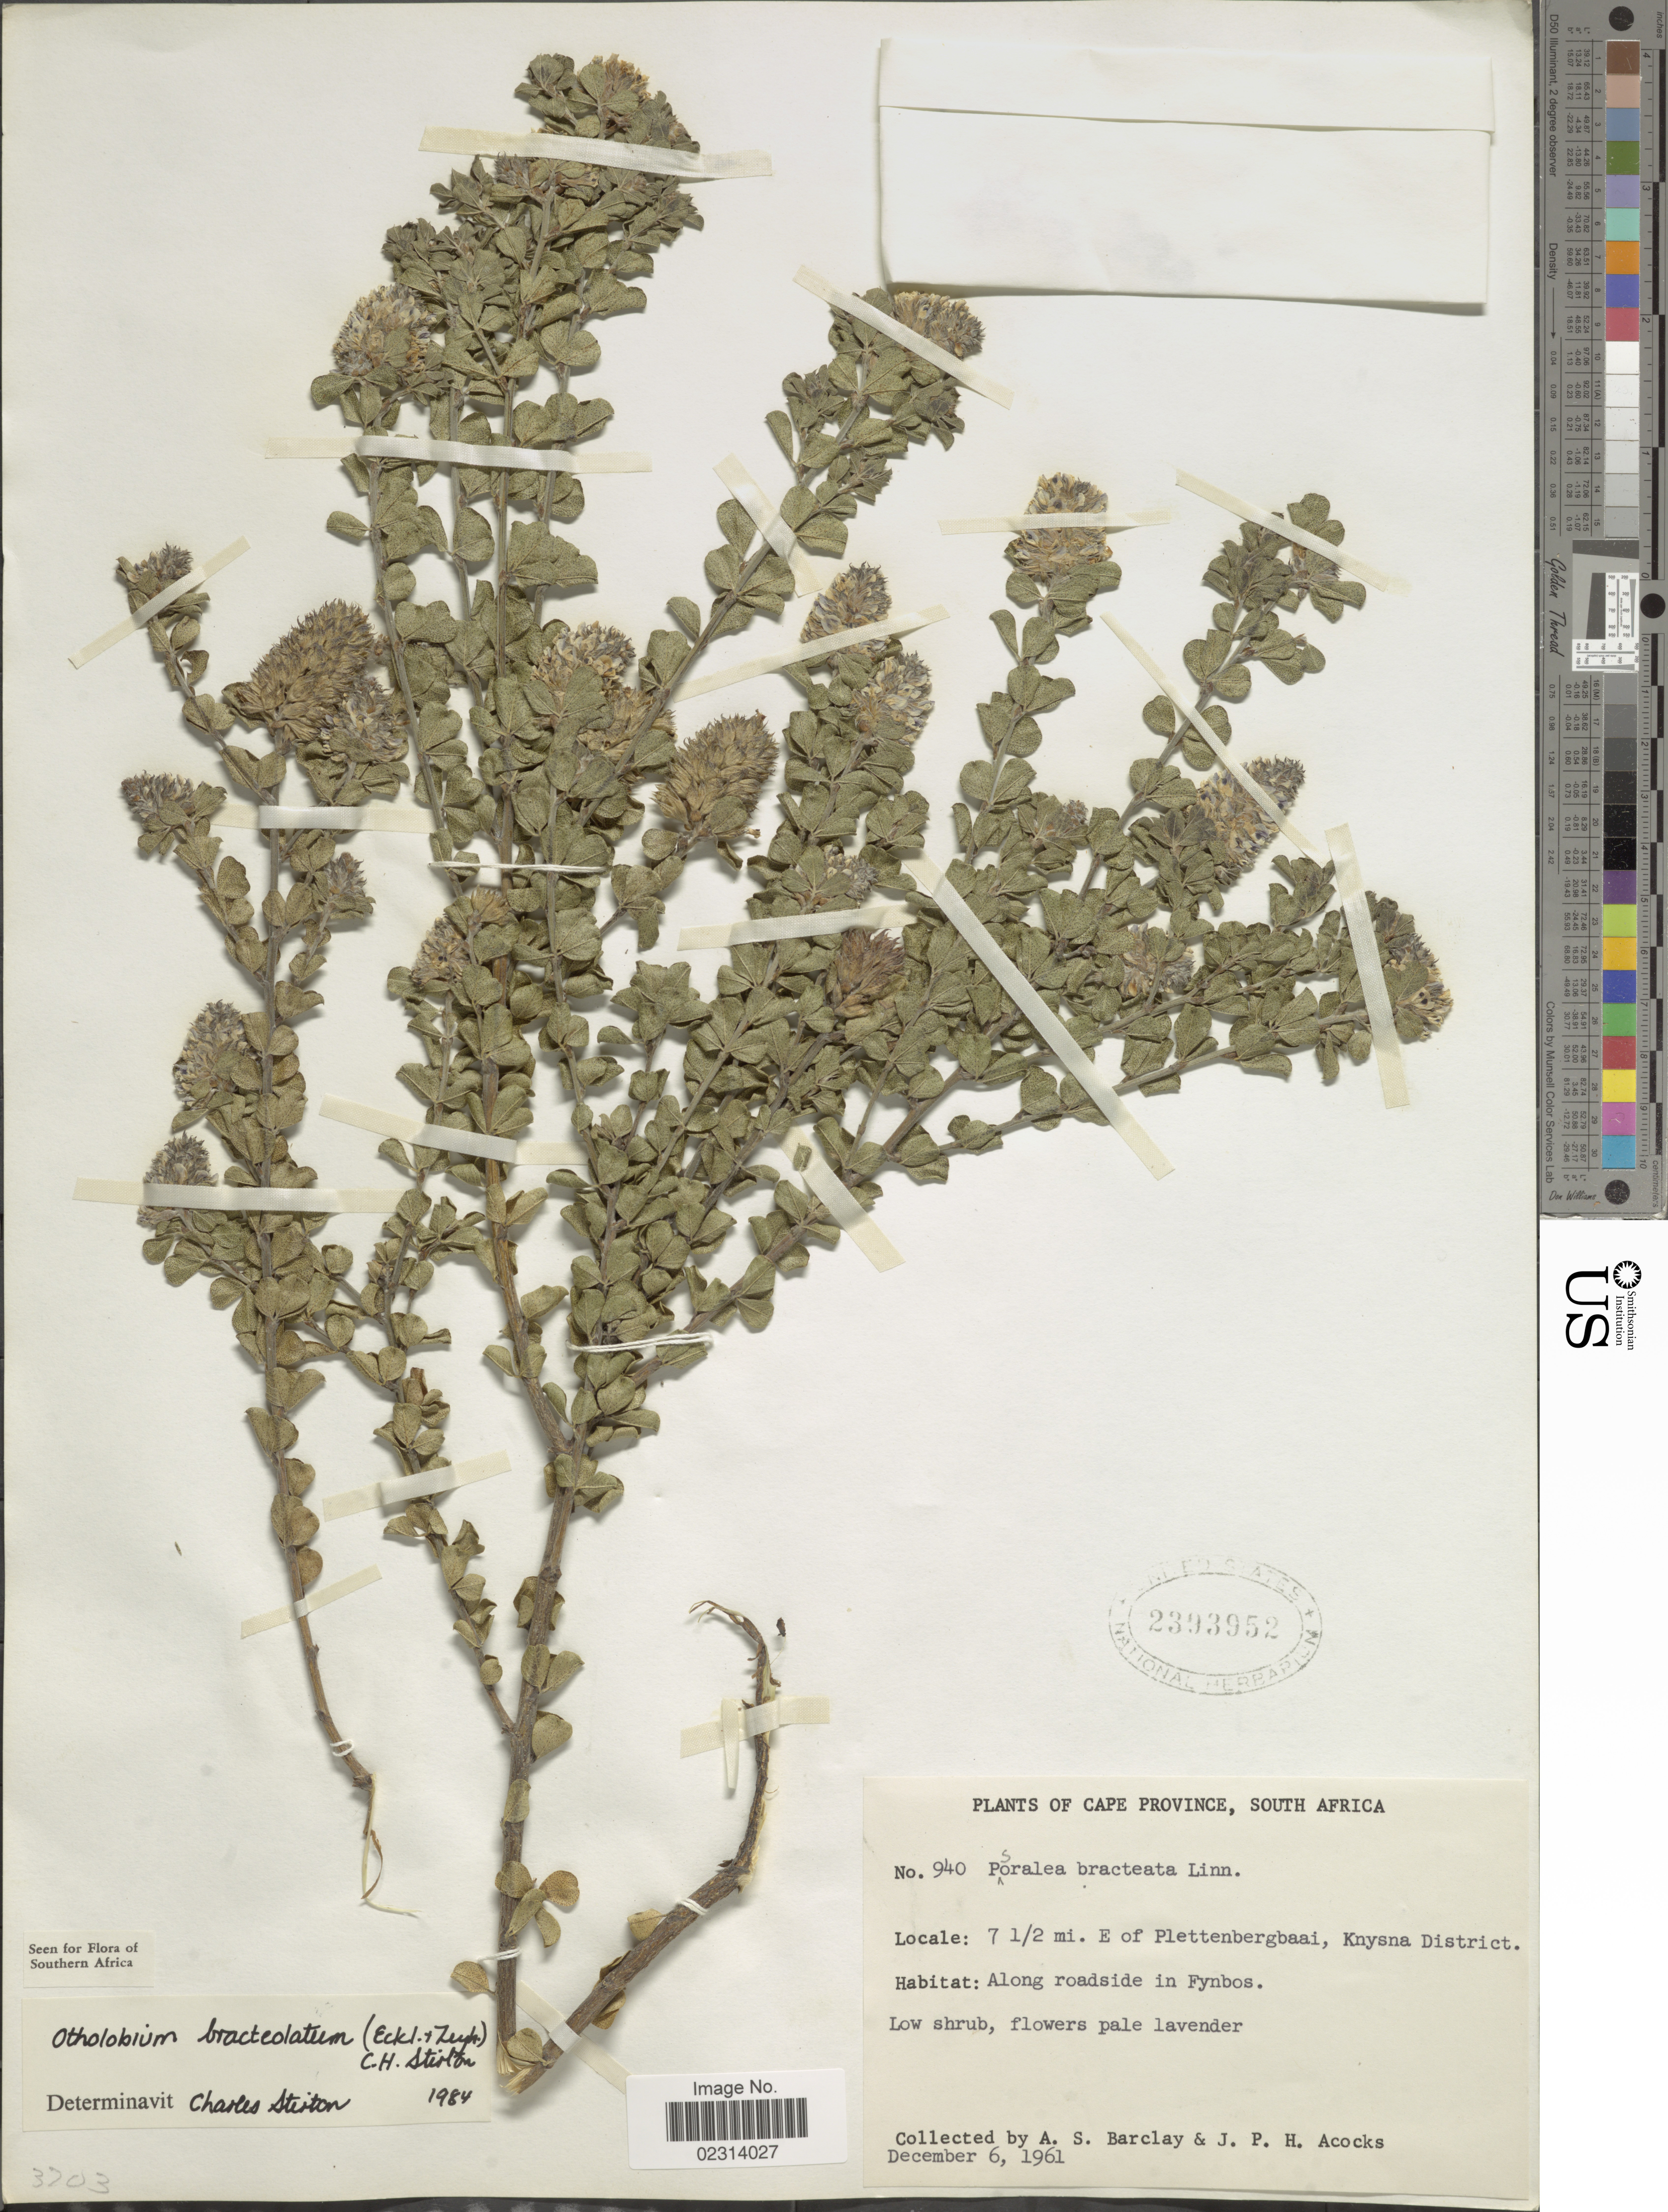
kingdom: Plantae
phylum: Tracheophyta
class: Magnoliopsida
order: Fabales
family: Fabaceae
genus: Otholobium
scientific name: Otholobium bracteolatum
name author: (Eckl. & Zeyh.) C.H. Stirt.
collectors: A. S. Barclay & J. P. Acocks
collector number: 940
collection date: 1961-12-06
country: South Africa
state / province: Western Cape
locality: Cape Province, South Africa, 7 ½; mi E. of Plettenbergbaai, Knysna District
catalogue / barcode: US 2393952